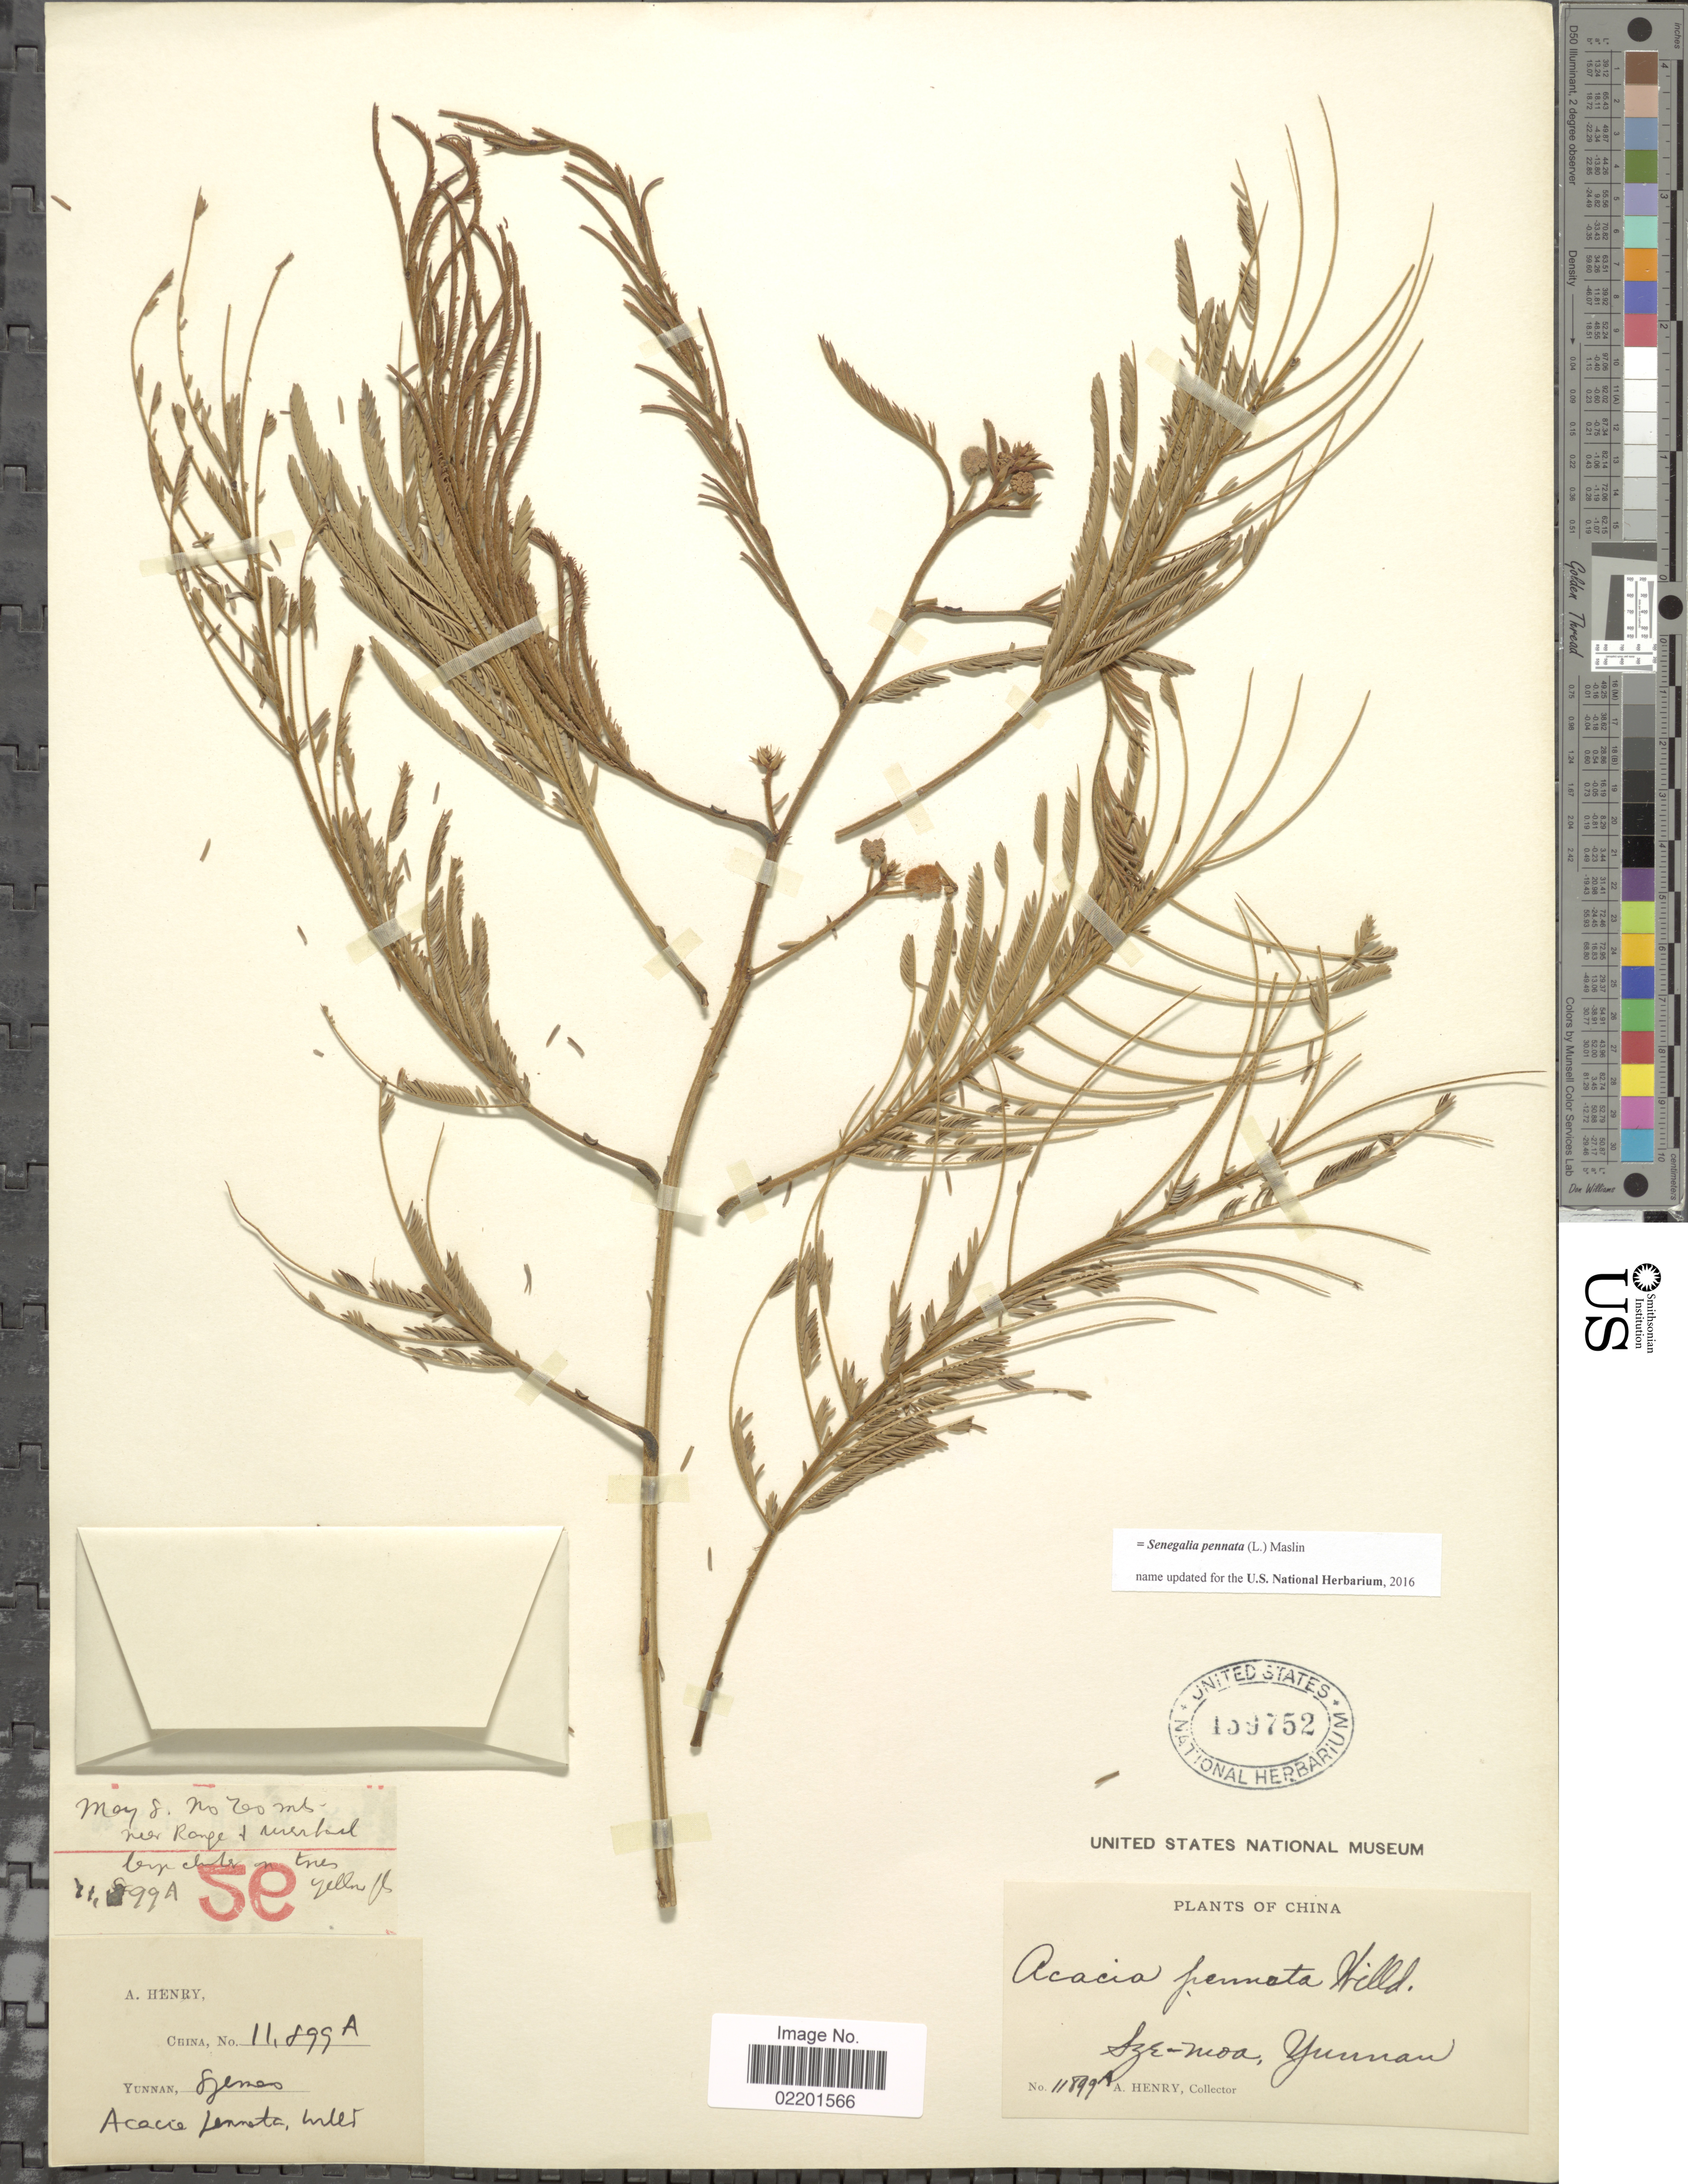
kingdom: Plantae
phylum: Tracheophyta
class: Magnoliopsida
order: Fabales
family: Fabaceae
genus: Senegalia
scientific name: Senegalia pennata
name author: (L.) Maslin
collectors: A. Henry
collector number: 11899 A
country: China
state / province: Yunnan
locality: Szemao. Po Teo mts.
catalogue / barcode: US 159752